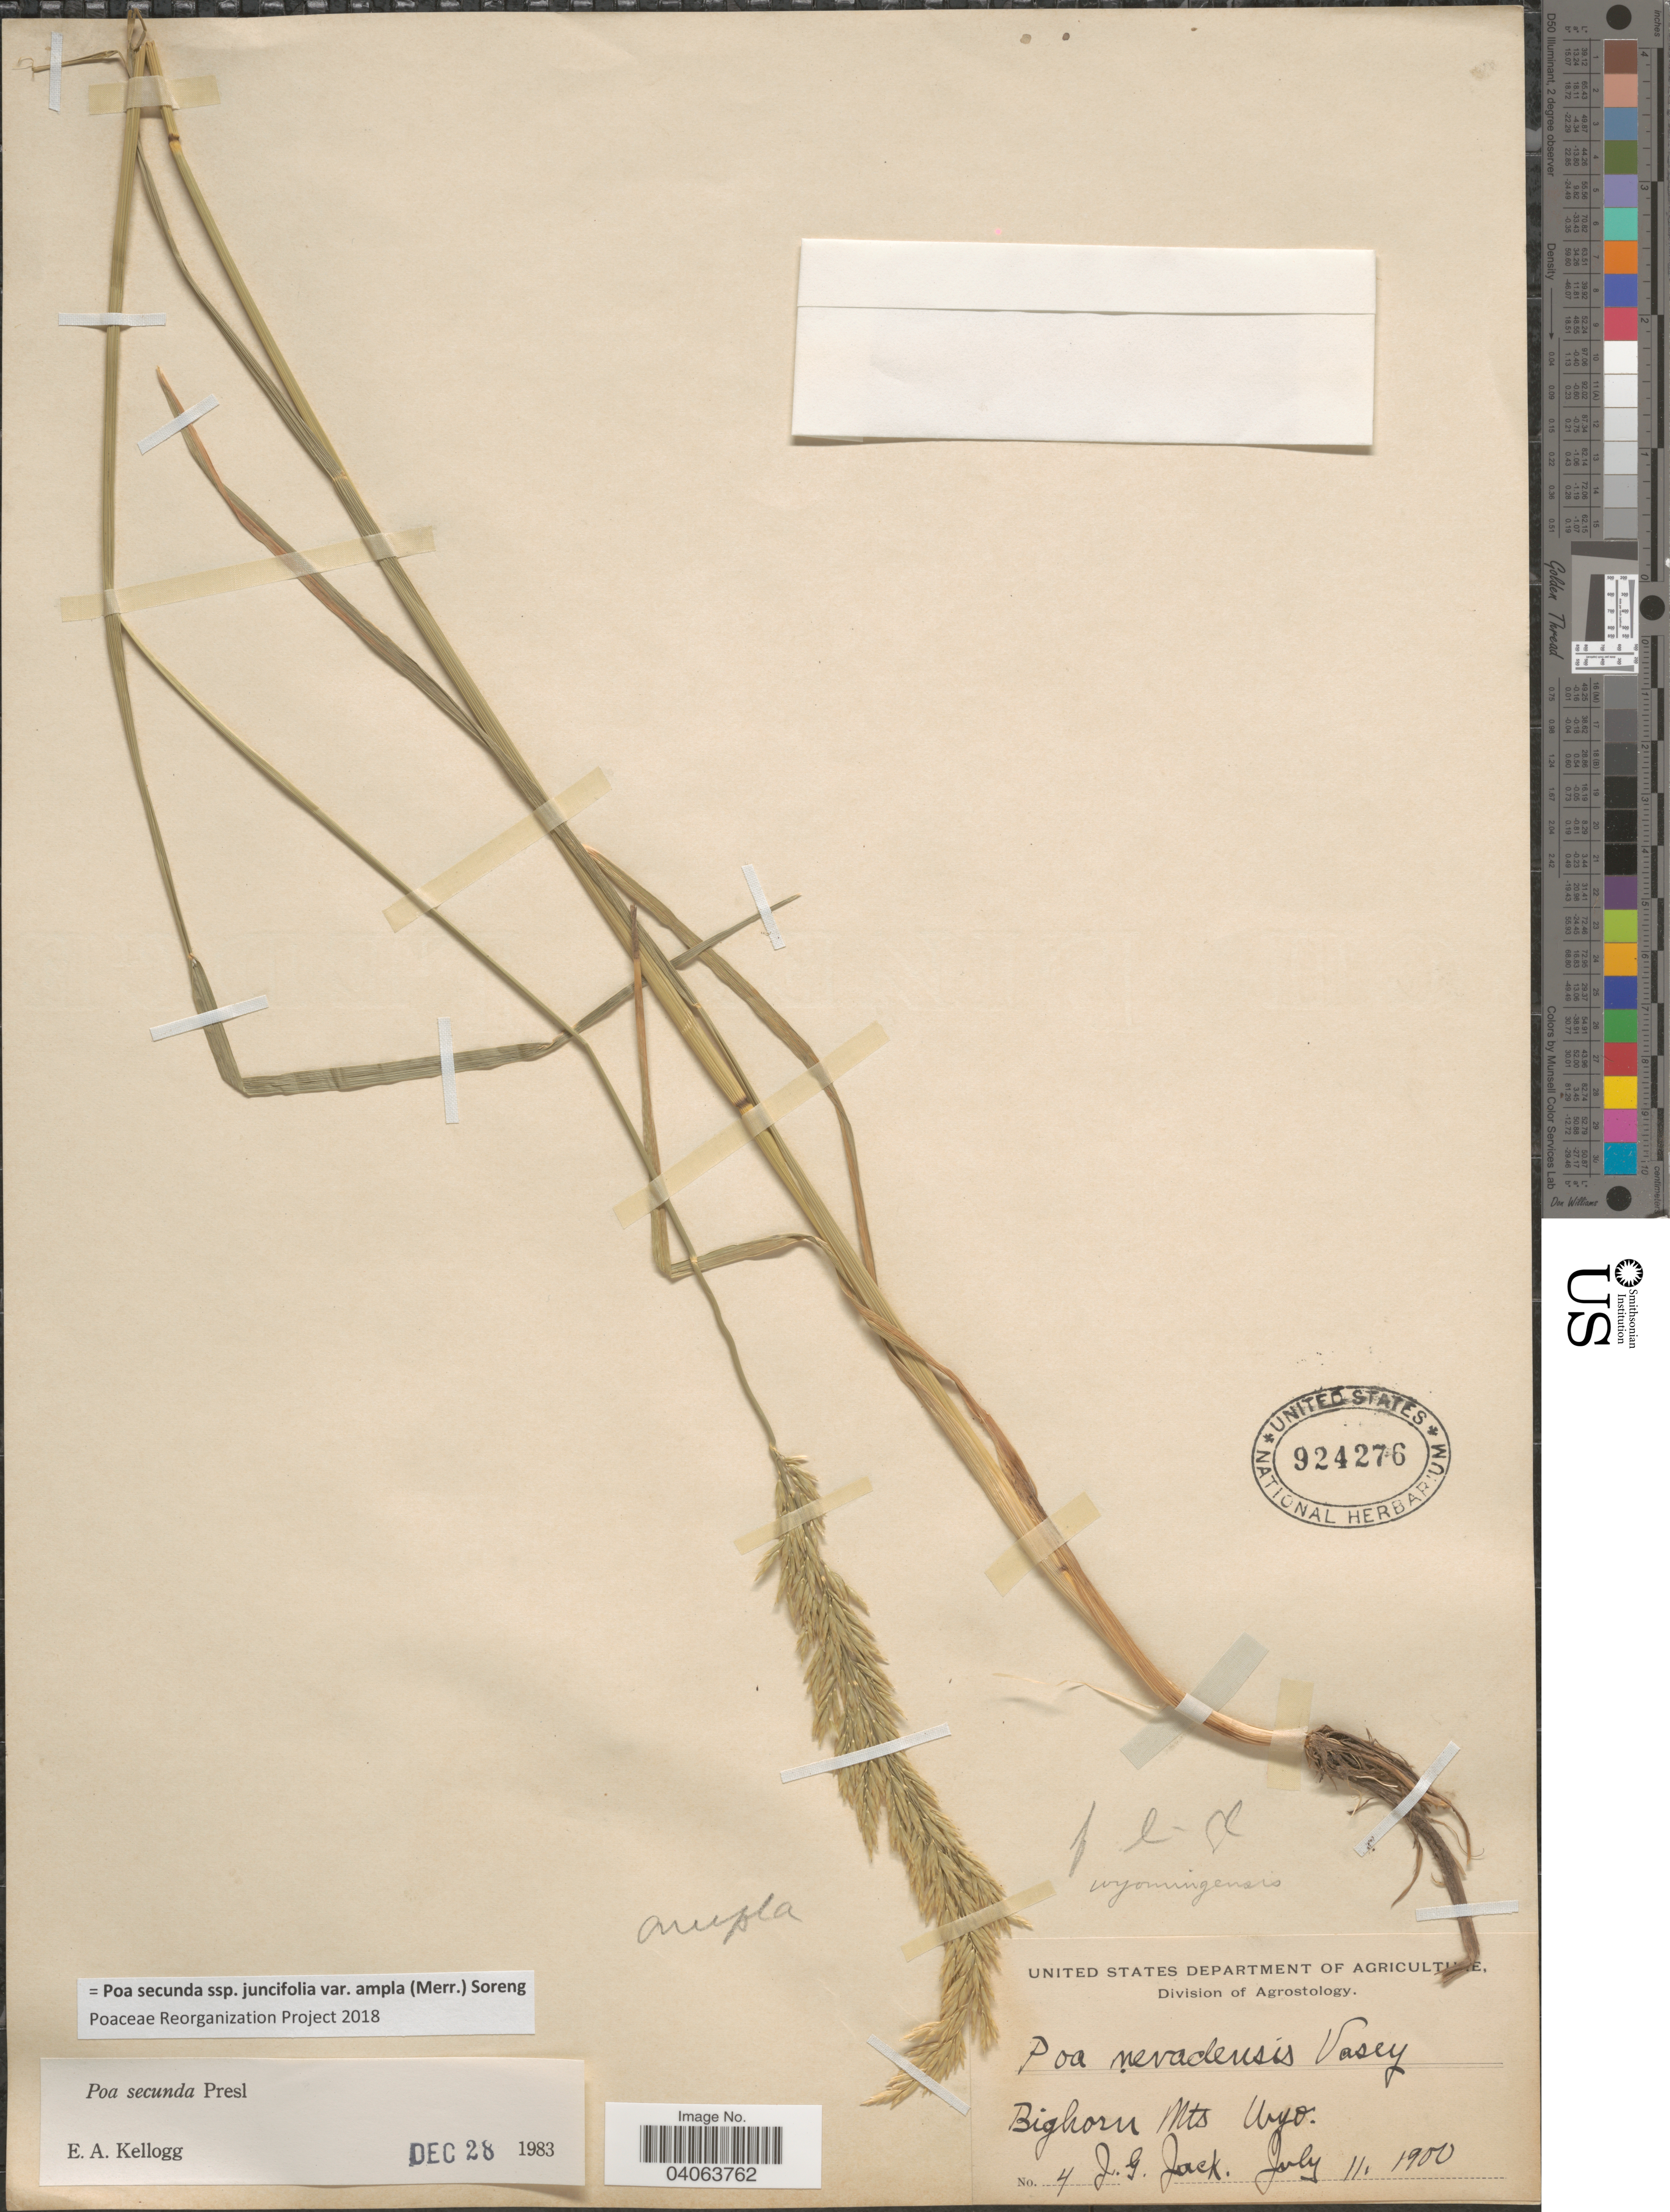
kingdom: Plantae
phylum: Tracheophyta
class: Liliopsida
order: Poales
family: Poaceae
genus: Poa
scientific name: Poa secunda subsp. juncifolia var. ampla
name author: (Merr.) Soreng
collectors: J. G. Jack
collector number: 4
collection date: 1900-07-11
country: United States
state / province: Wyoming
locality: Bighorn Mts.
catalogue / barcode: US 924276